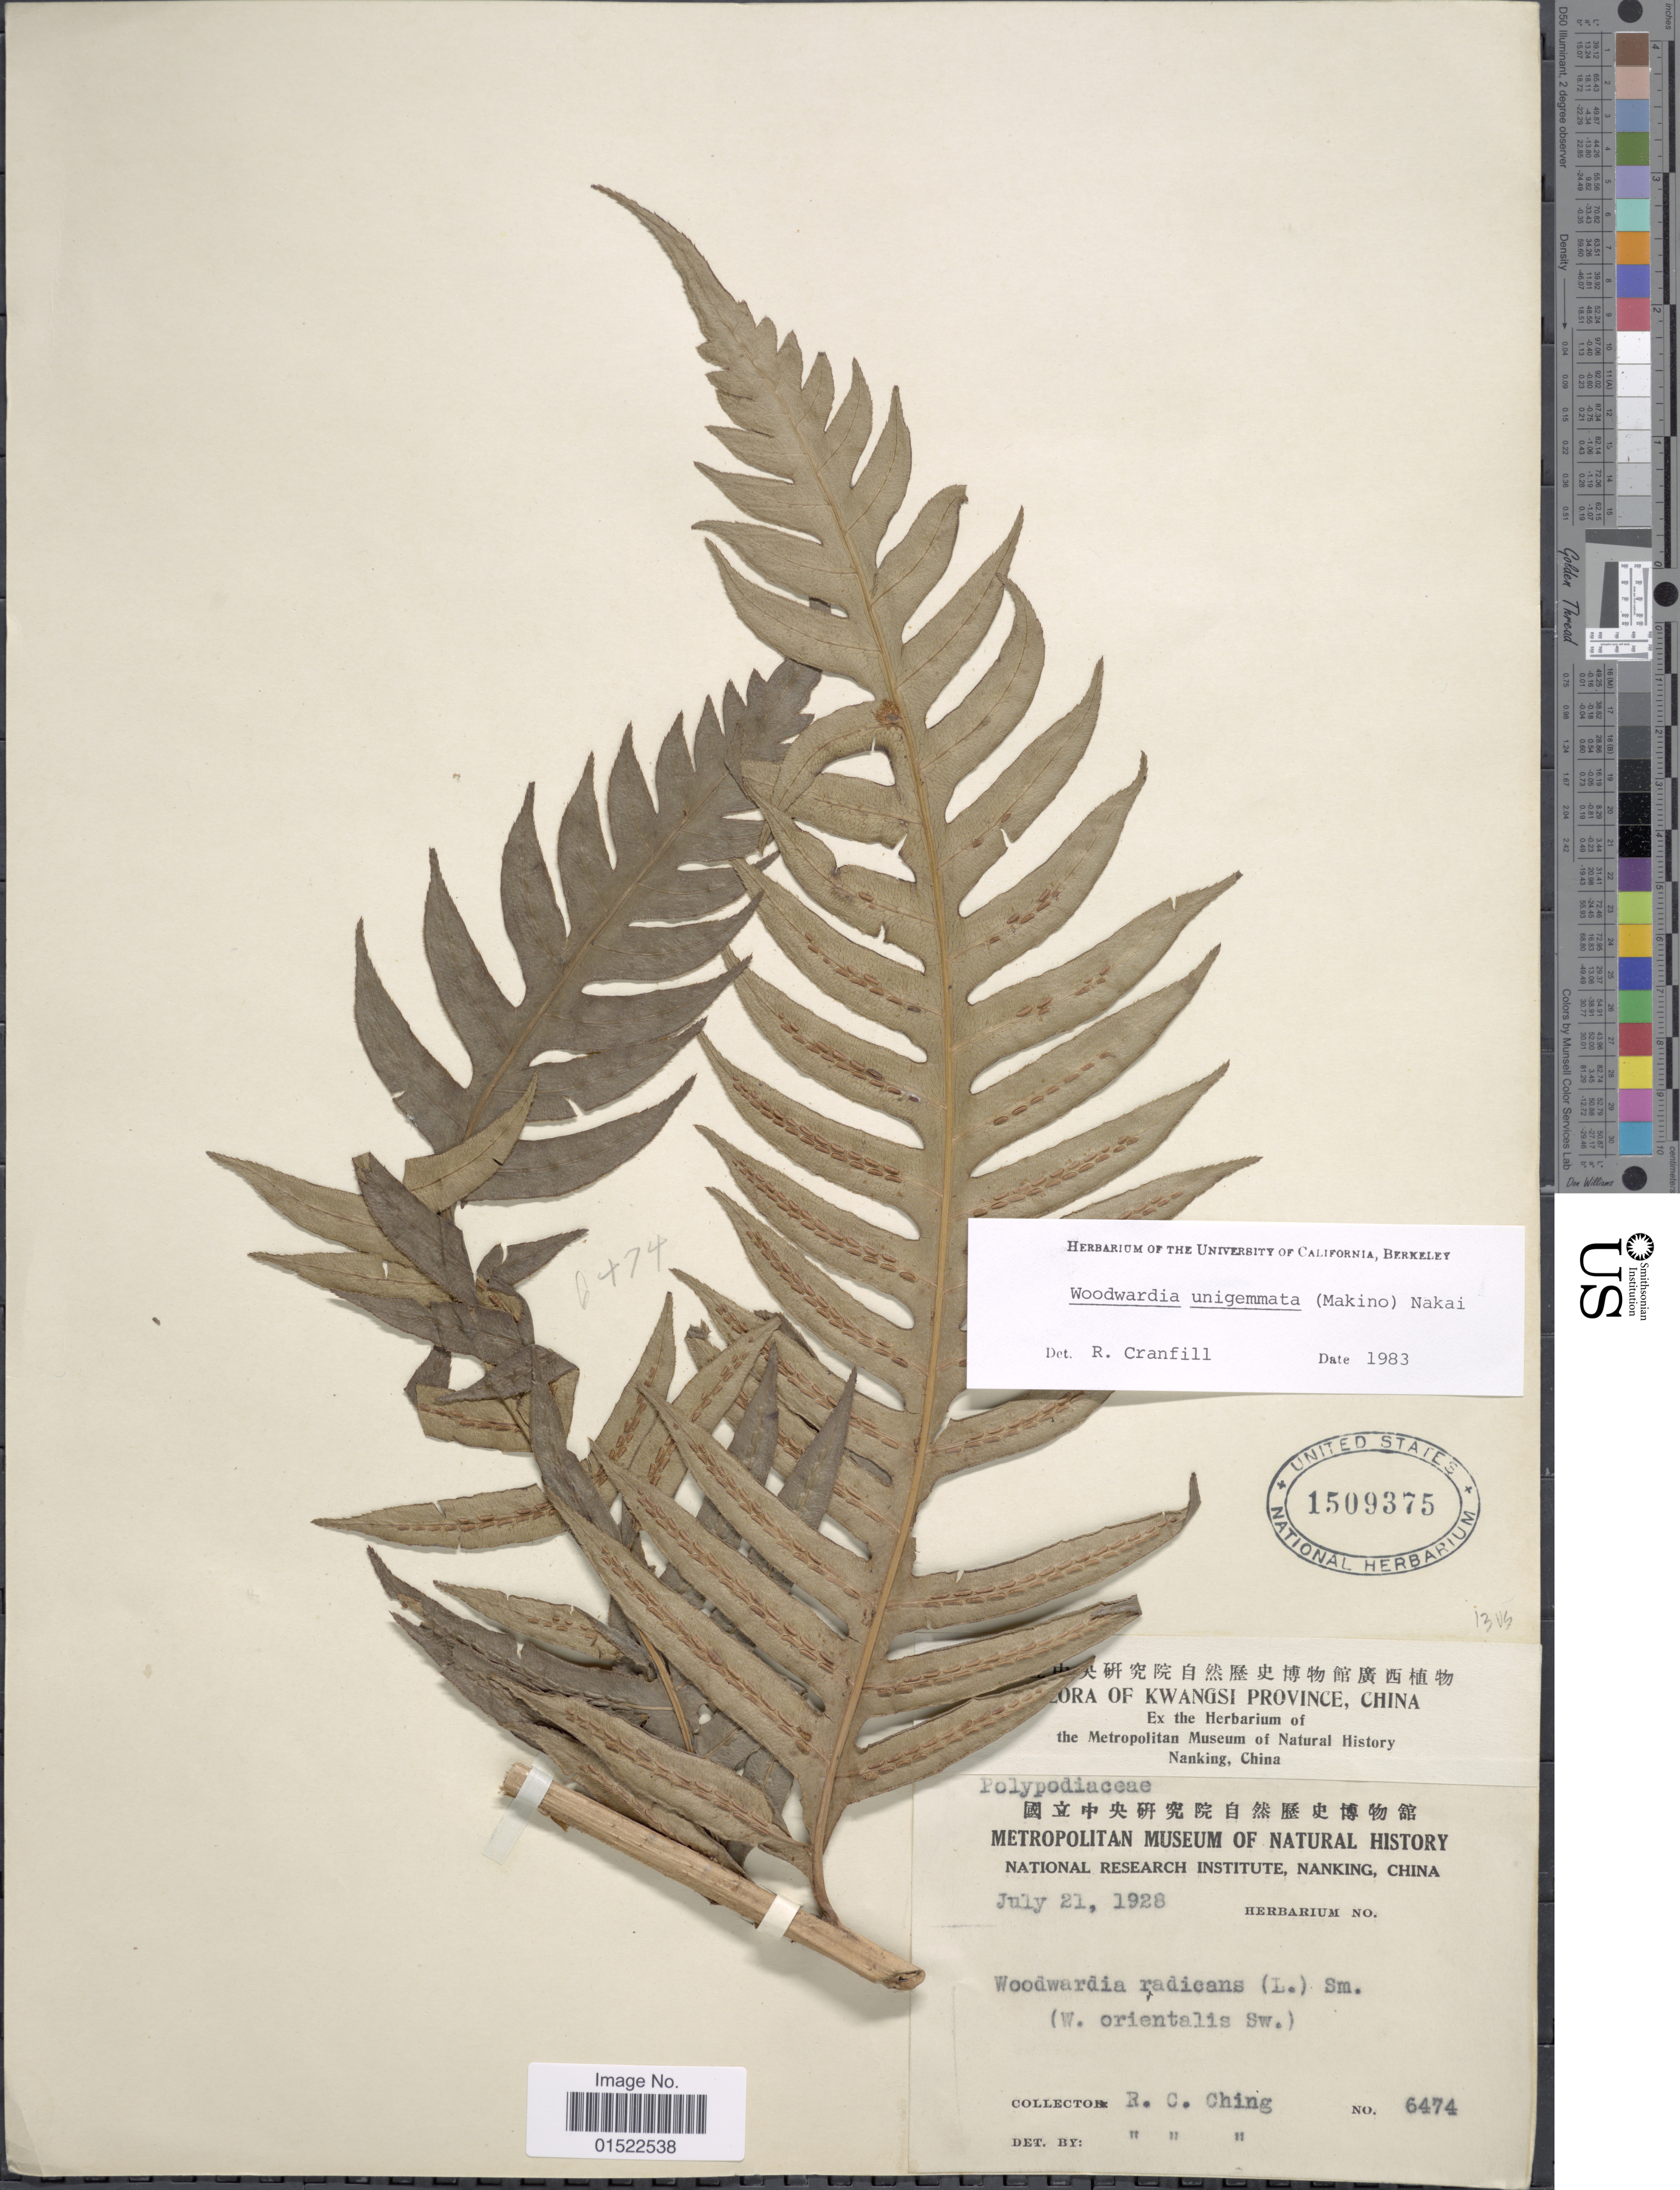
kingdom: Plantae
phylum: Tracheophyta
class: Polypodiopsida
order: Polypodiales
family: Blechnaceae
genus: Woodwardia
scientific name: Woodwardia unigemmata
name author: (Makino) Nakai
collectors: R. C. Ching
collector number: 6474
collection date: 1928-07-21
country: China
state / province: Guangxi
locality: Kwangsi Province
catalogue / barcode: US 1509375